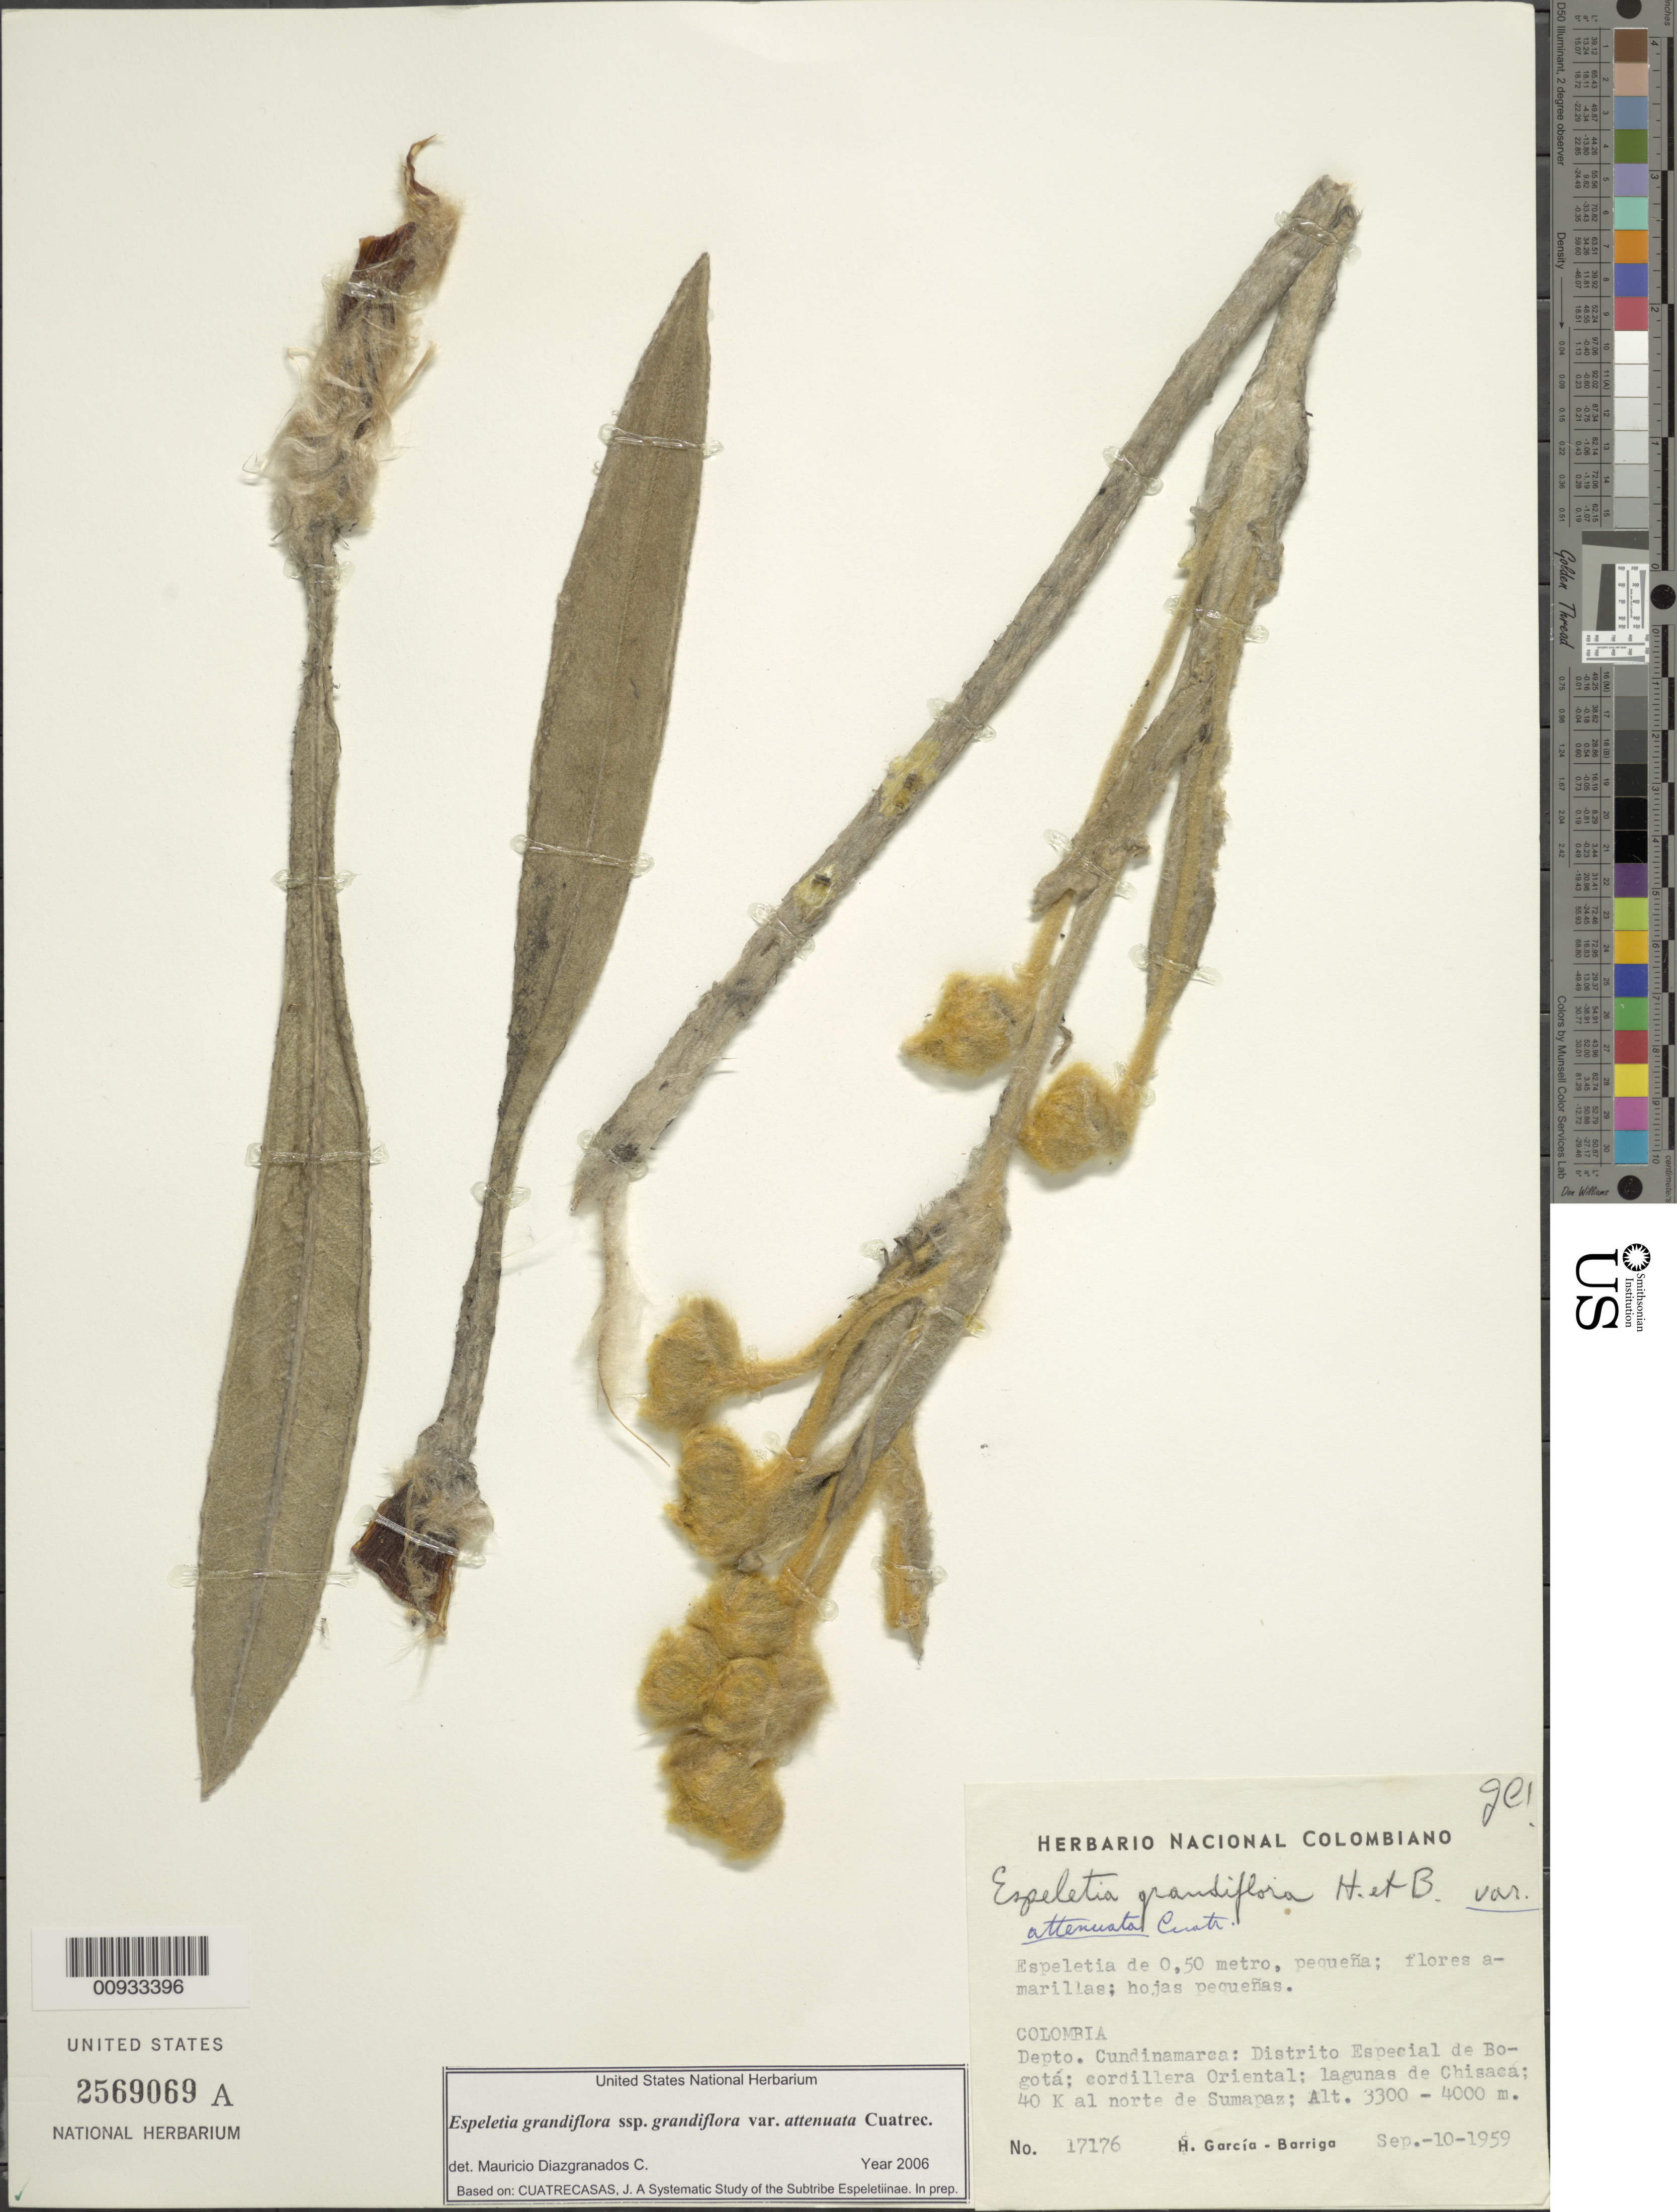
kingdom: Plantae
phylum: Tracheophyta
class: Magnoliopsida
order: Asterales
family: Asteraceae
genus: Espeletia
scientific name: Espeletia grandiflora var. attenuata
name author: Cuatrec.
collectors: H. García Barriga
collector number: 17176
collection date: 1959-09-10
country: Colombia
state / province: Cundinamarca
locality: Cordillera Oriental; Distrito Especial de Bogota, lagunas de Chisaca, 40 km. al Norte de Sumapaz.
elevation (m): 3300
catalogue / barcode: US 2569069A